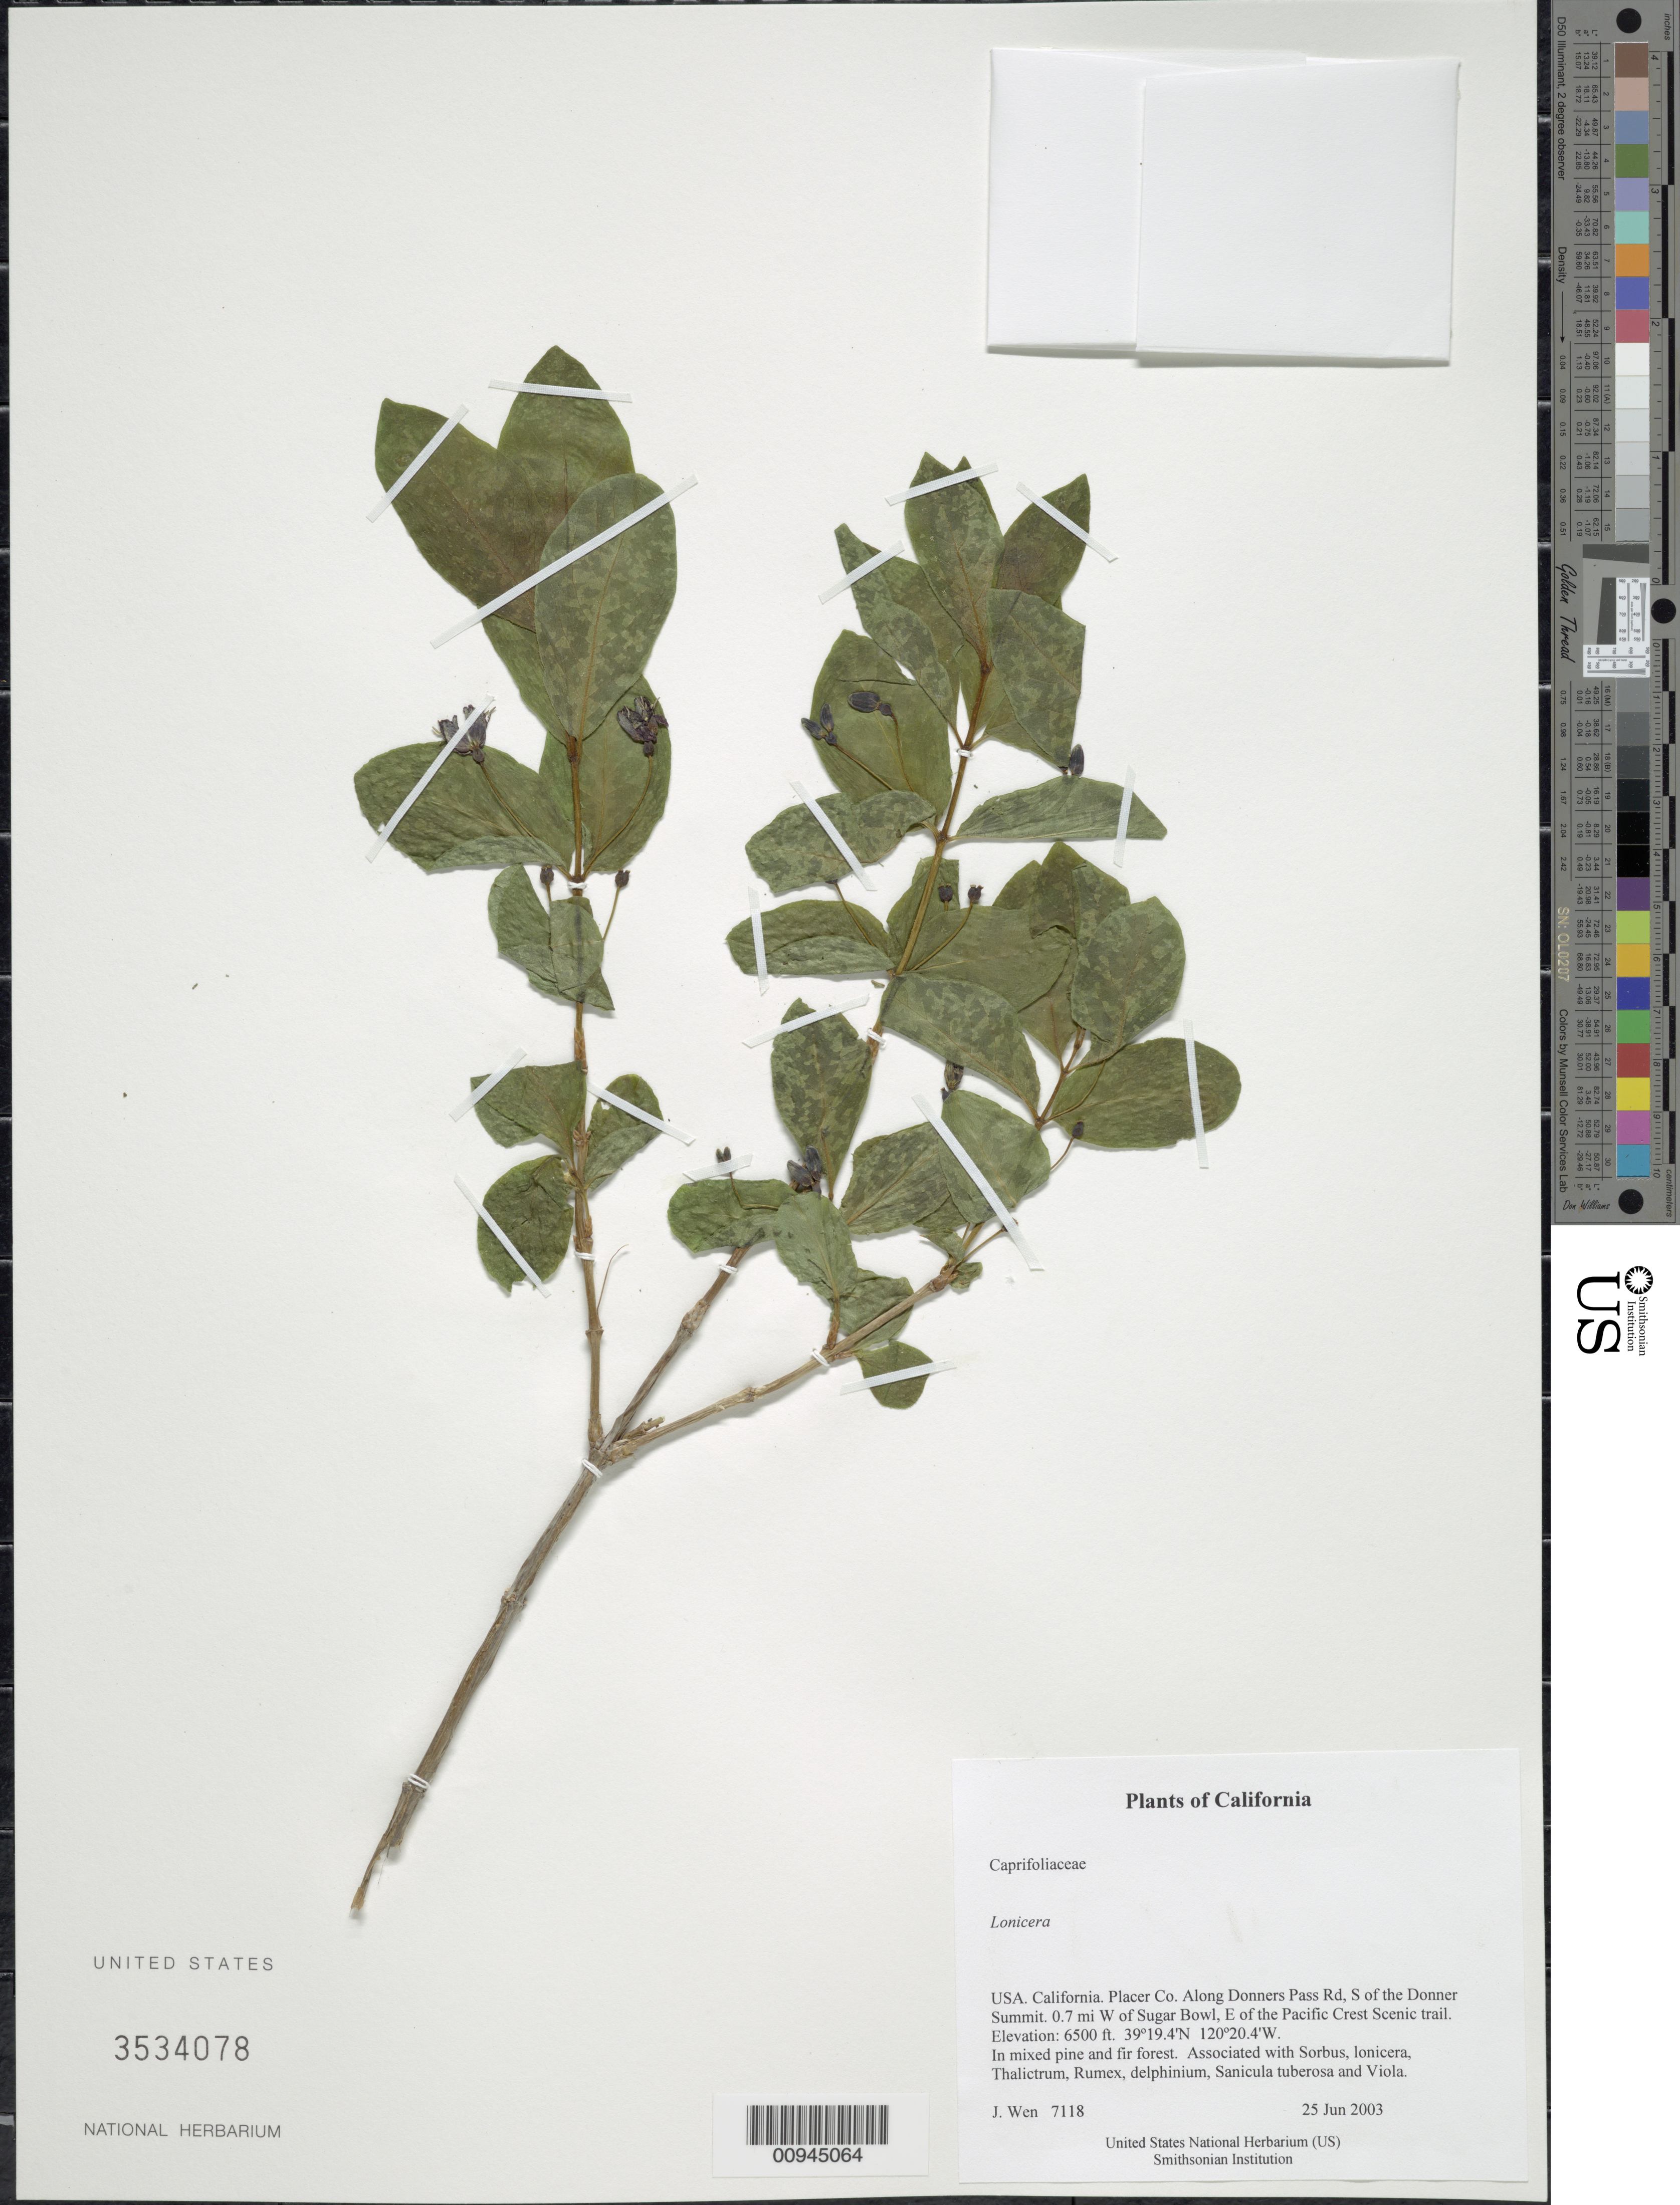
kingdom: Plantae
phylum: Tracheophyta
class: Magnoliopsida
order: Dipsacales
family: Caprifoliaceae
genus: Lonicera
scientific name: Lonicera sp.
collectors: J. Wen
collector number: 7118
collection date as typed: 25 Jun 2003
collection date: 2003-06-25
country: United States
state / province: California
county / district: Placer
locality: Along Donners Pass Rd, S of the Donner Summit. 0.7 mi W of Sugar Bowl, E of the Pacific Crest Scenic trail.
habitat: In mixed pine and fir forest. Associated with Sorbus, lonicera, Thalictrum, Rumex, delphinium, Sanicula tuberosa and Viola.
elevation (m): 1981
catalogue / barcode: US 3534078